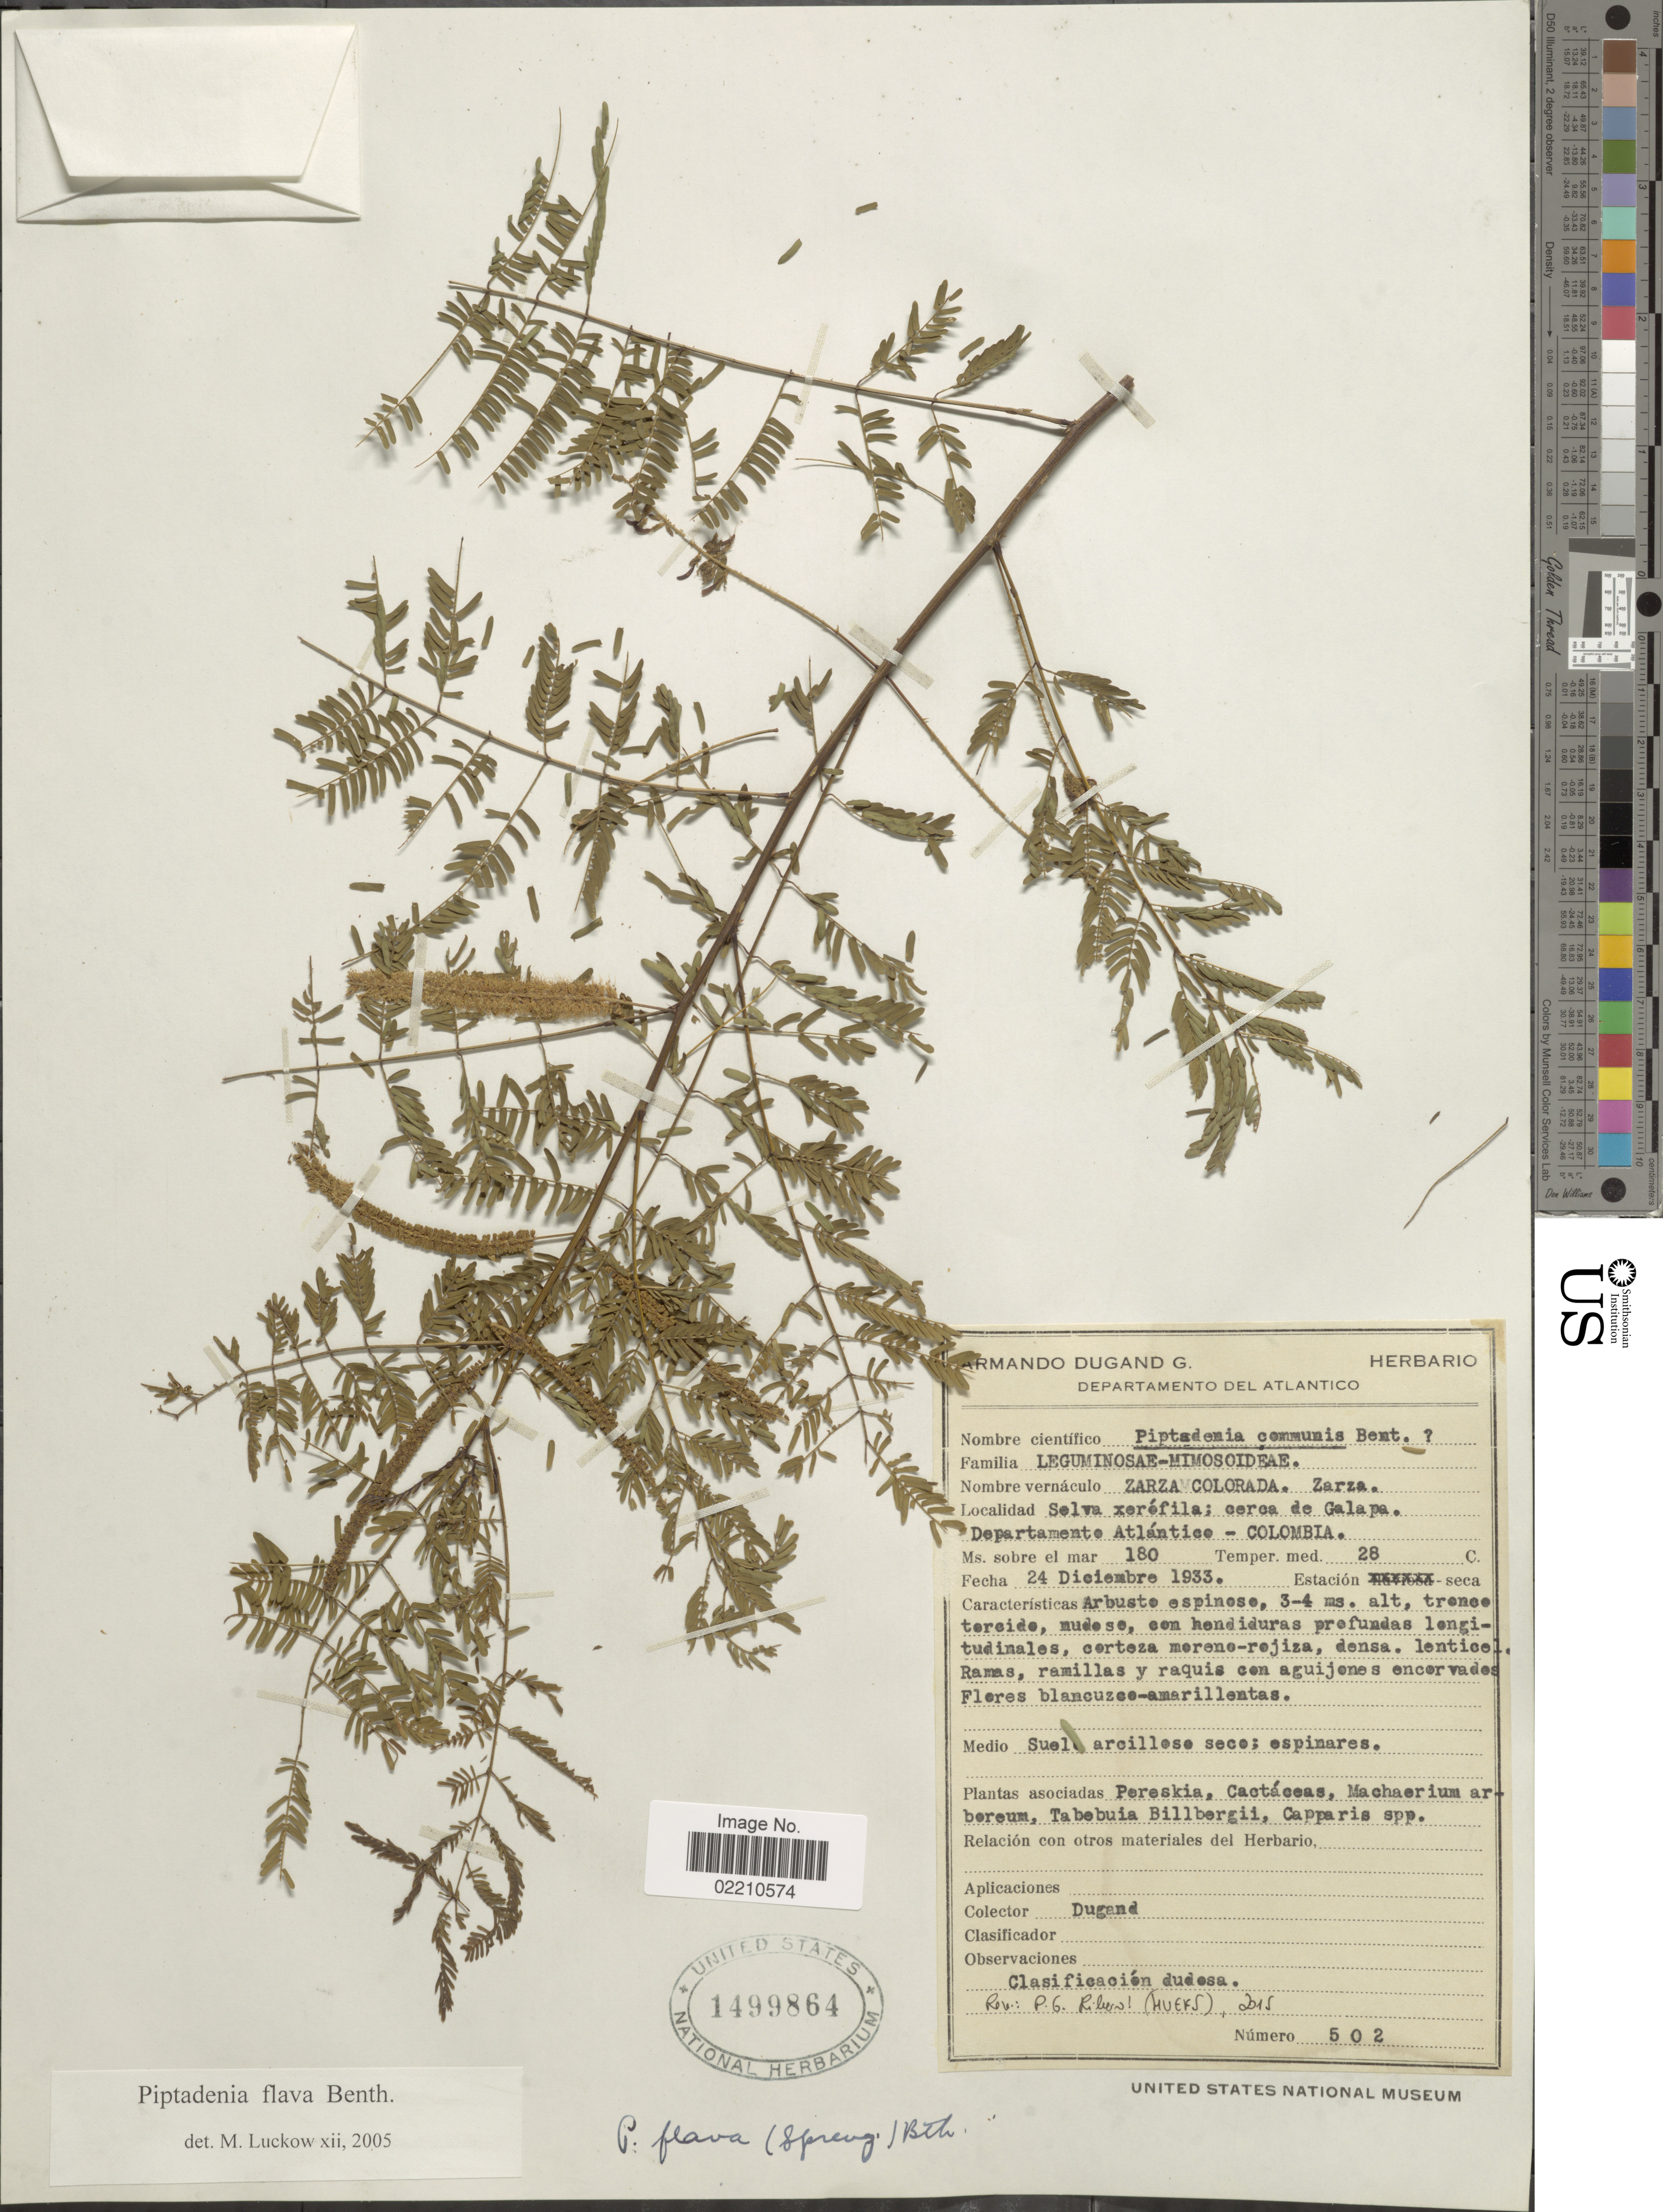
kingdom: Plantae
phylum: Tracheophyta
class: Magnoliopsida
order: Fabales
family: Fabaceae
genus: Piptadenia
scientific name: Piptadenia flava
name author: (DC.) Benth.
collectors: Dugand, --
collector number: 502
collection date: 1933-12-24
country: Colombia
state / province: Atlántico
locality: Selva xerefila, cerca de Galapa, Departamento Atlantico, Colombia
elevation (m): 180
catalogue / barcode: US 1499864